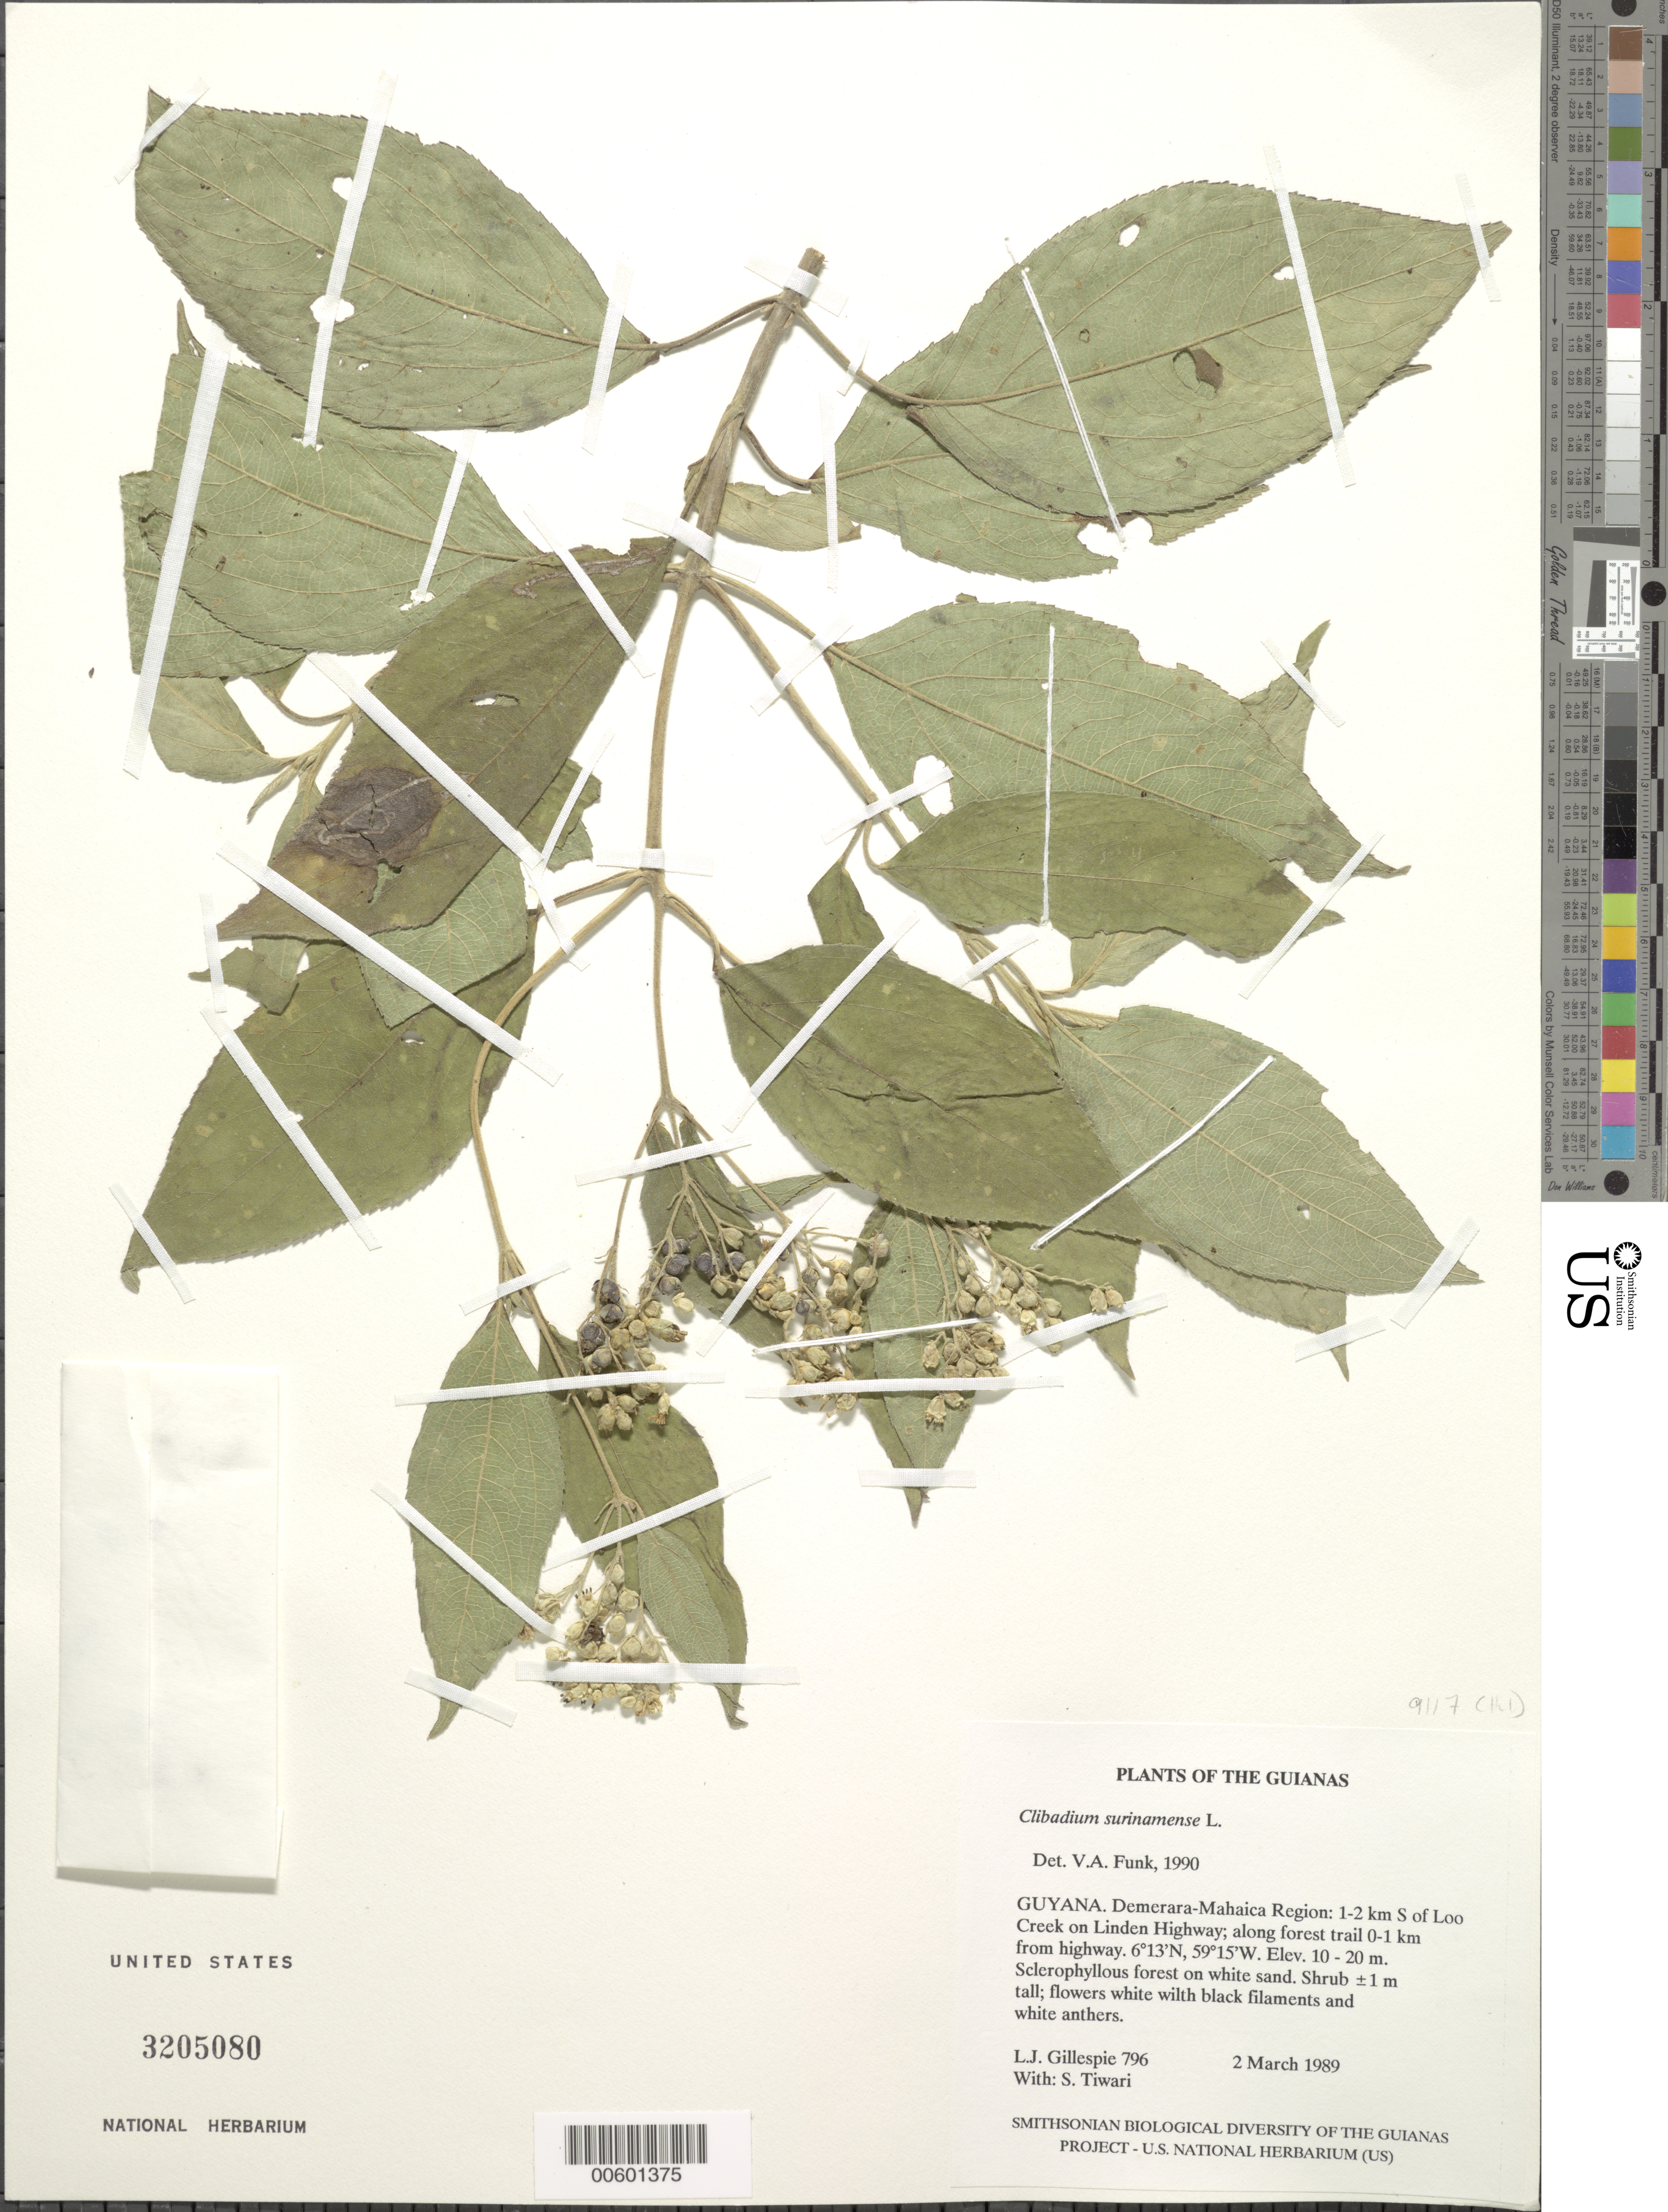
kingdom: Plantae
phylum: Tracheophyta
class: Magnoliopsida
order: Asterales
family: Asteraceae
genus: Clibadium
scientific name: Clibadium surinamense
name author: L.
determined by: Funk, Vicki A., (BOT), Smithsonian Institution - National Museum of Natural History (UNITED STATES)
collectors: L. J. Gillespie & S. Tiwari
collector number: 796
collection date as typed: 2 March 1989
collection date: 1989-03-02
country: Guyana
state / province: Demerara-Mahaica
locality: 1-2 km S of Loo Creek on Linden Highway; along forest trail 0-1 km from highway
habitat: Sclerophyllous forest on white sand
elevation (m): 10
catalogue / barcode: US 3205080